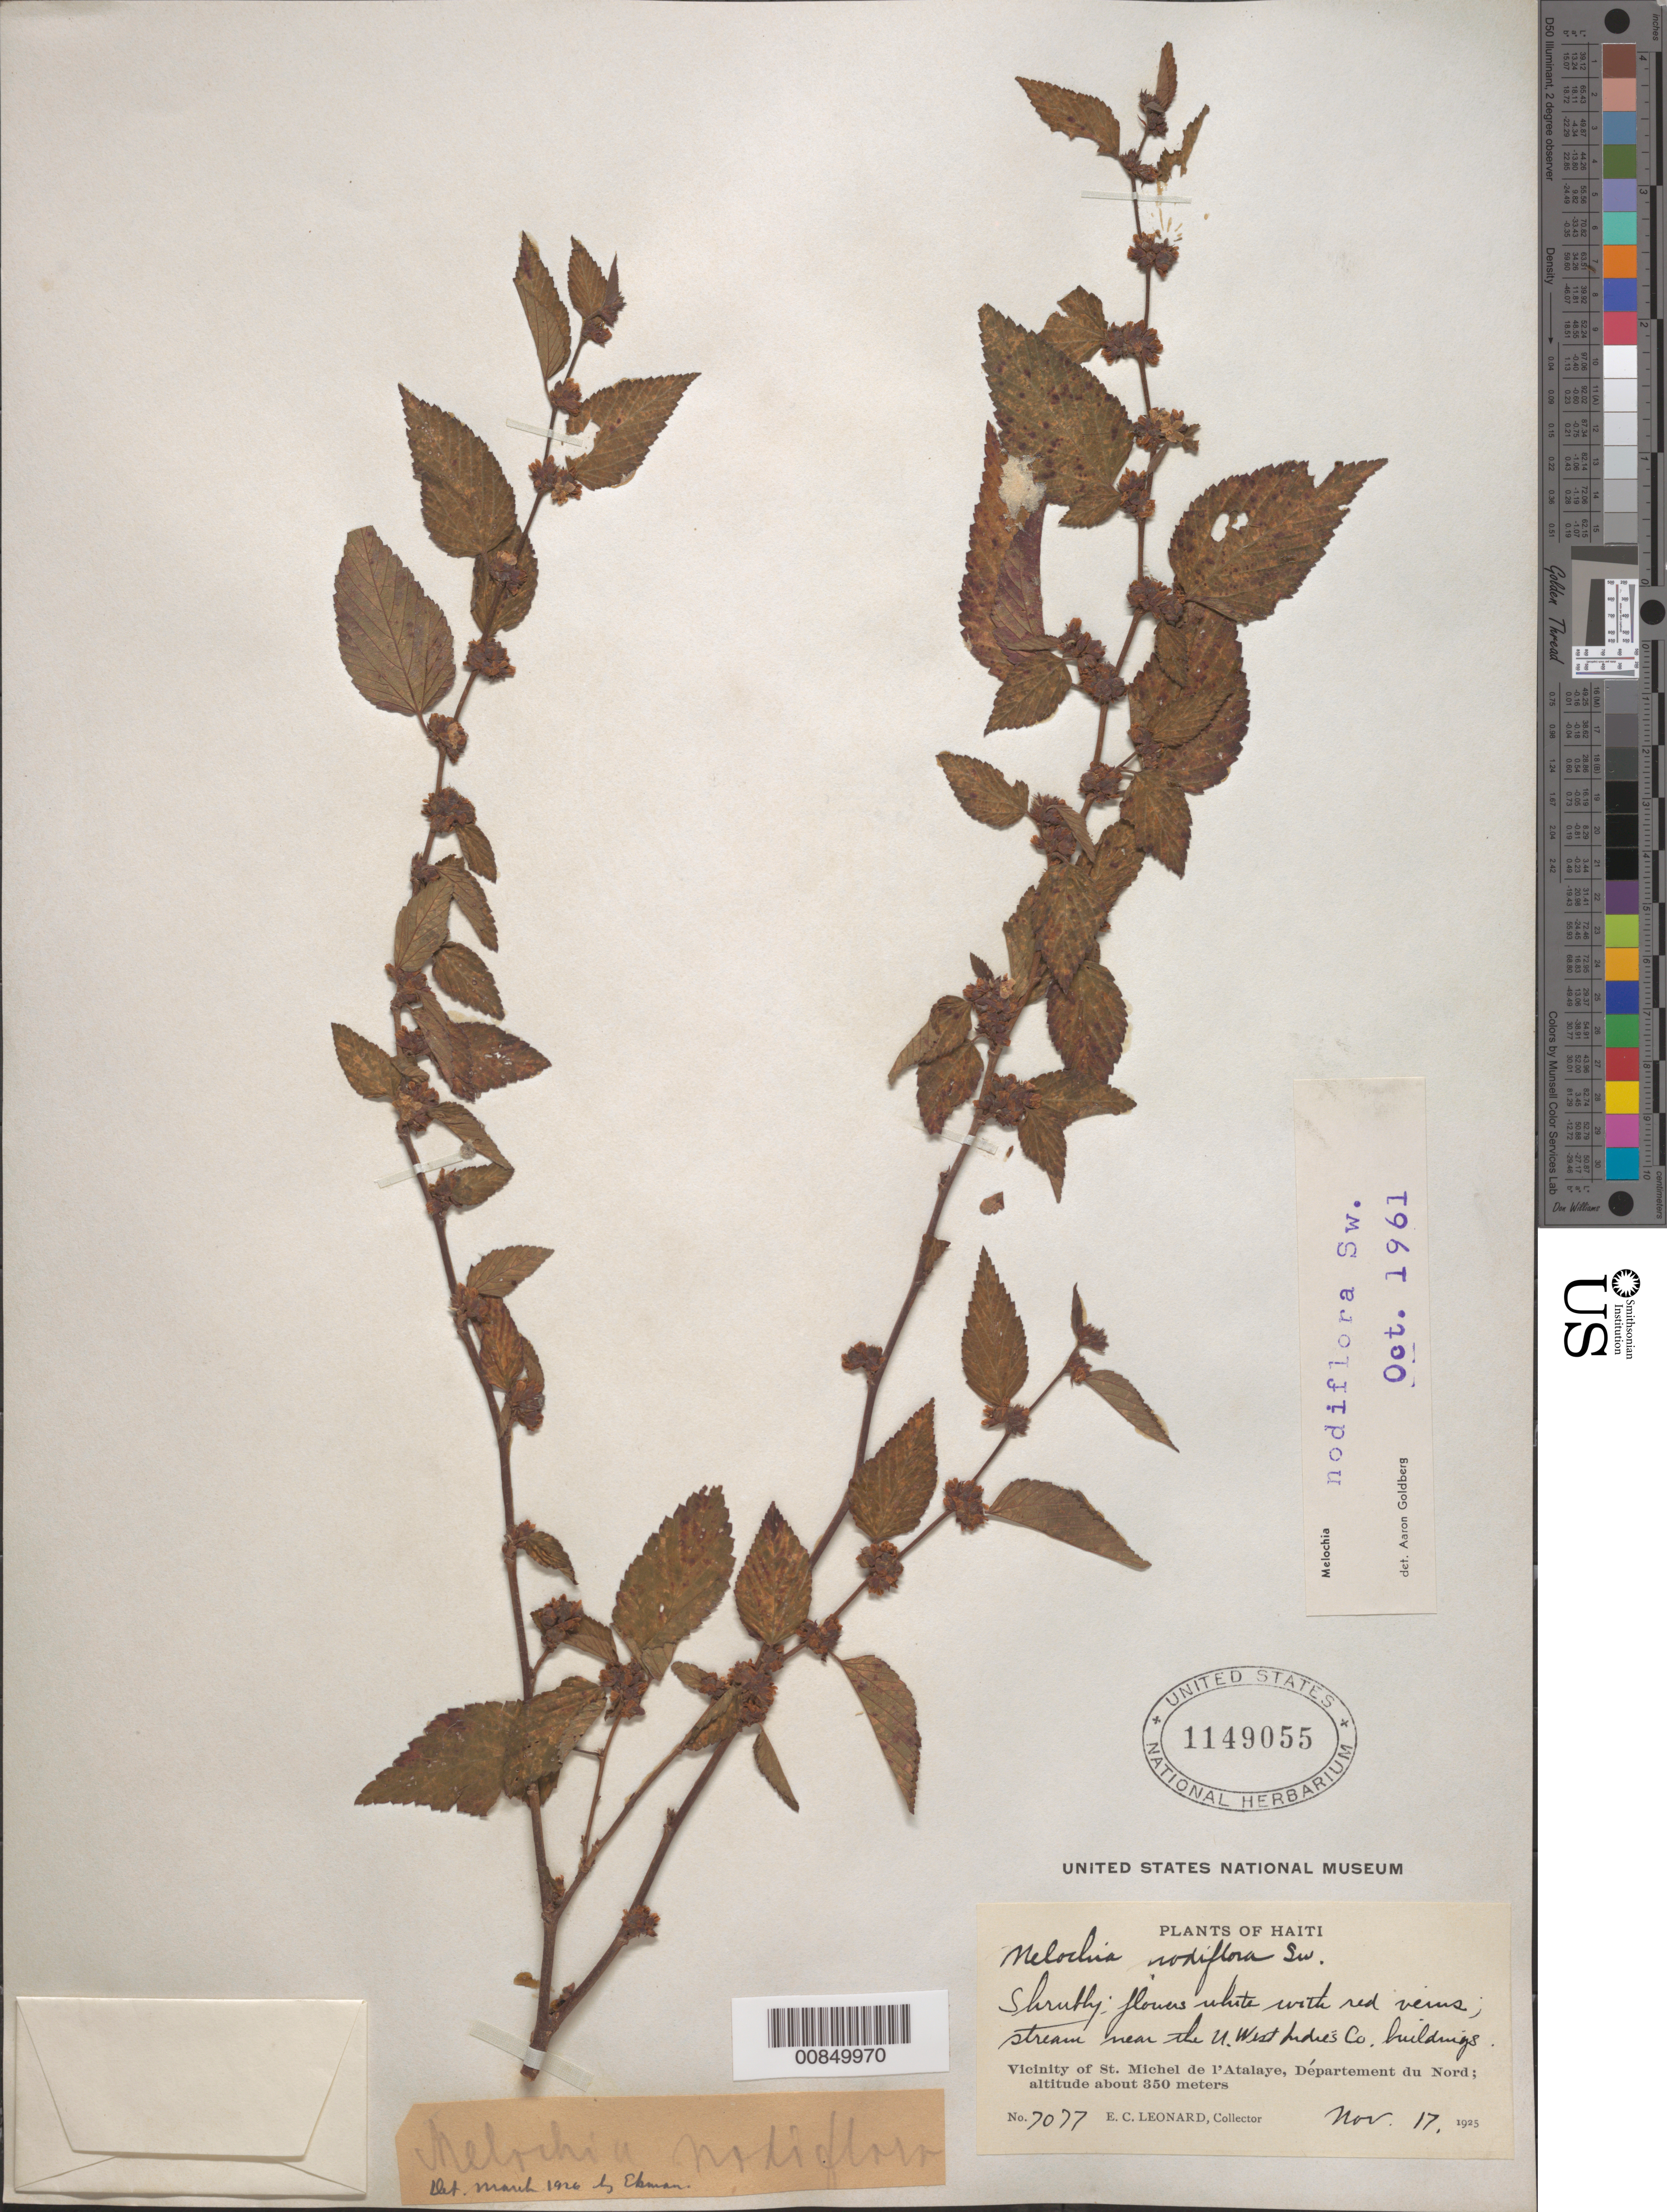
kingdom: Plantae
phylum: Tracheophyta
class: Magnoliopsida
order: Malvales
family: Malvaceae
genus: Melochia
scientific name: Melochia nodiflora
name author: Sw.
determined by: Goldberg, Aaron, (US), NMNH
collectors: E. C. Leonard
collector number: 7077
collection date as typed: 17 Nov 1925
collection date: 1925-11-17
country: Haiti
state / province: Artibonite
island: Hispaniola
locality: Vicinity of St. Michel de l'Atalaye, near the U West Indies Co. buildings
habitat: Stream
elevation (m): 350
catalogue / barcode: US 1149055